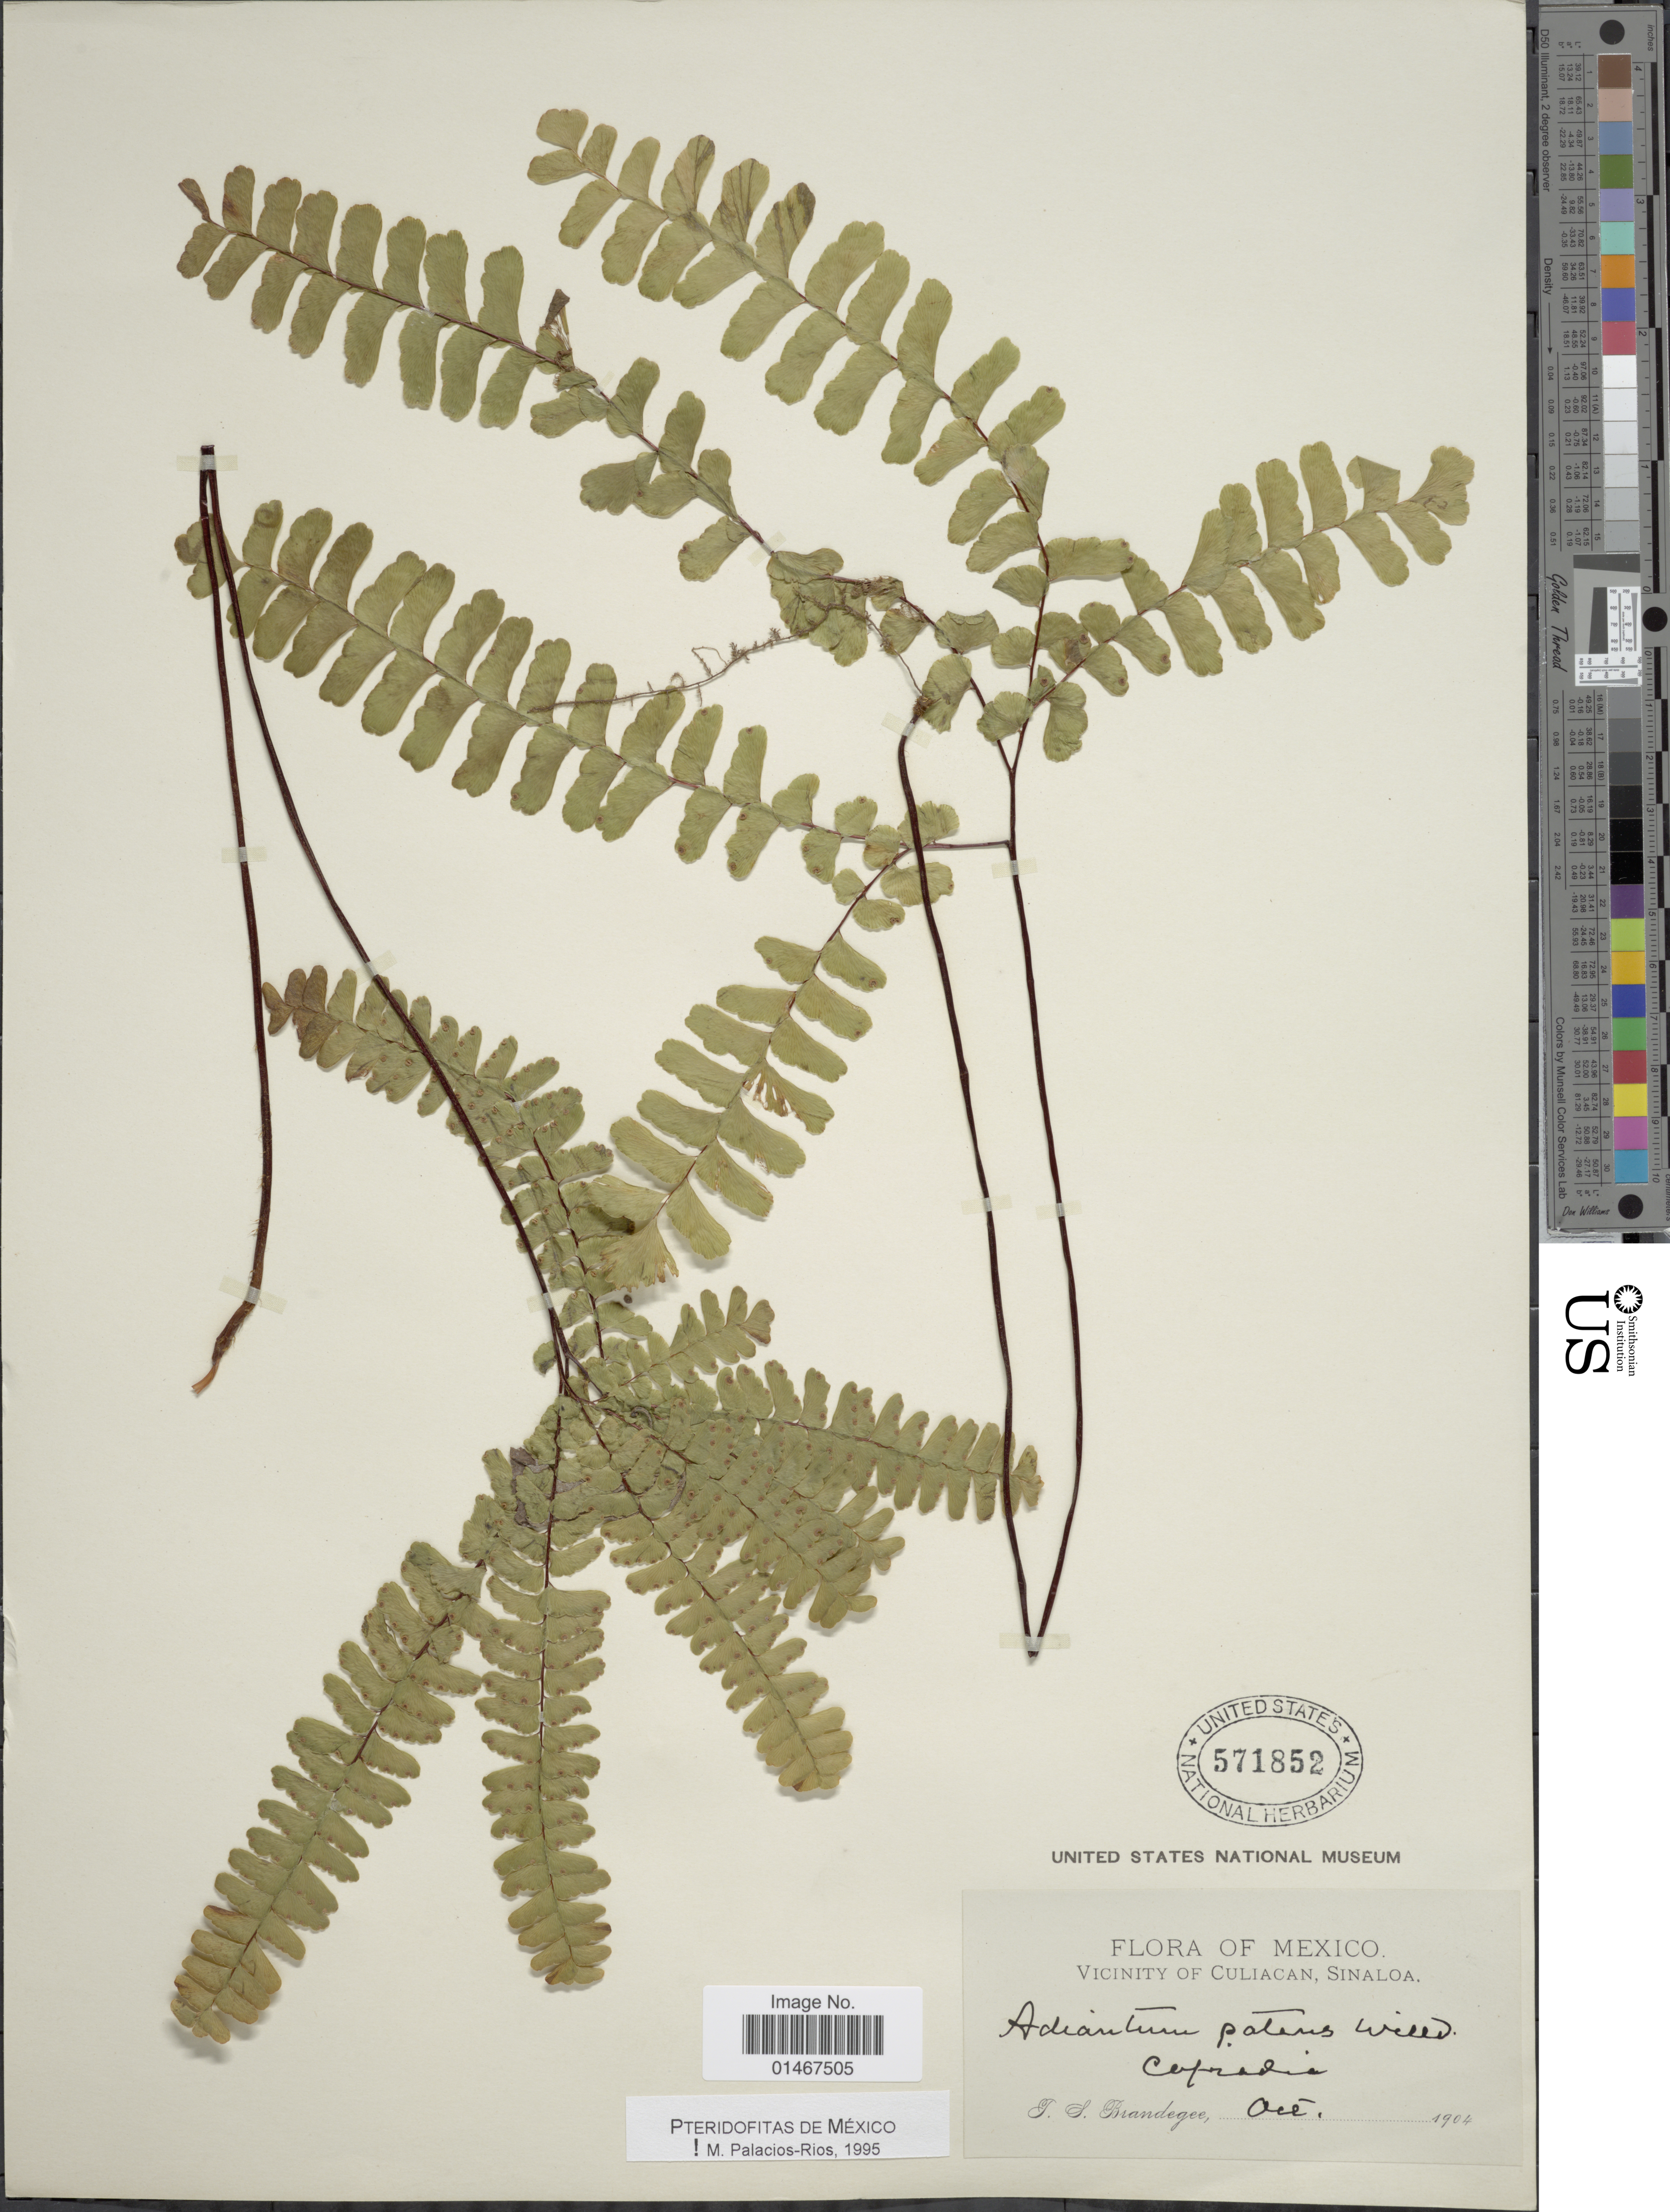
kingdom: Plantae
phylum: Tracheophyta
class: Polypodiopsida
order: Polypodiales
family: Pteridaceae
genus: Adiantum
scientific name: Adiantum patens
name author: Willd.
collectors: T. S. Brandegee (herbarium)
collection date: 1904-10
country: Mexico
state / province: Sinaloa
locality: Vicinity of Culiacan. Cofradia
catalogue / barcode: US 571852